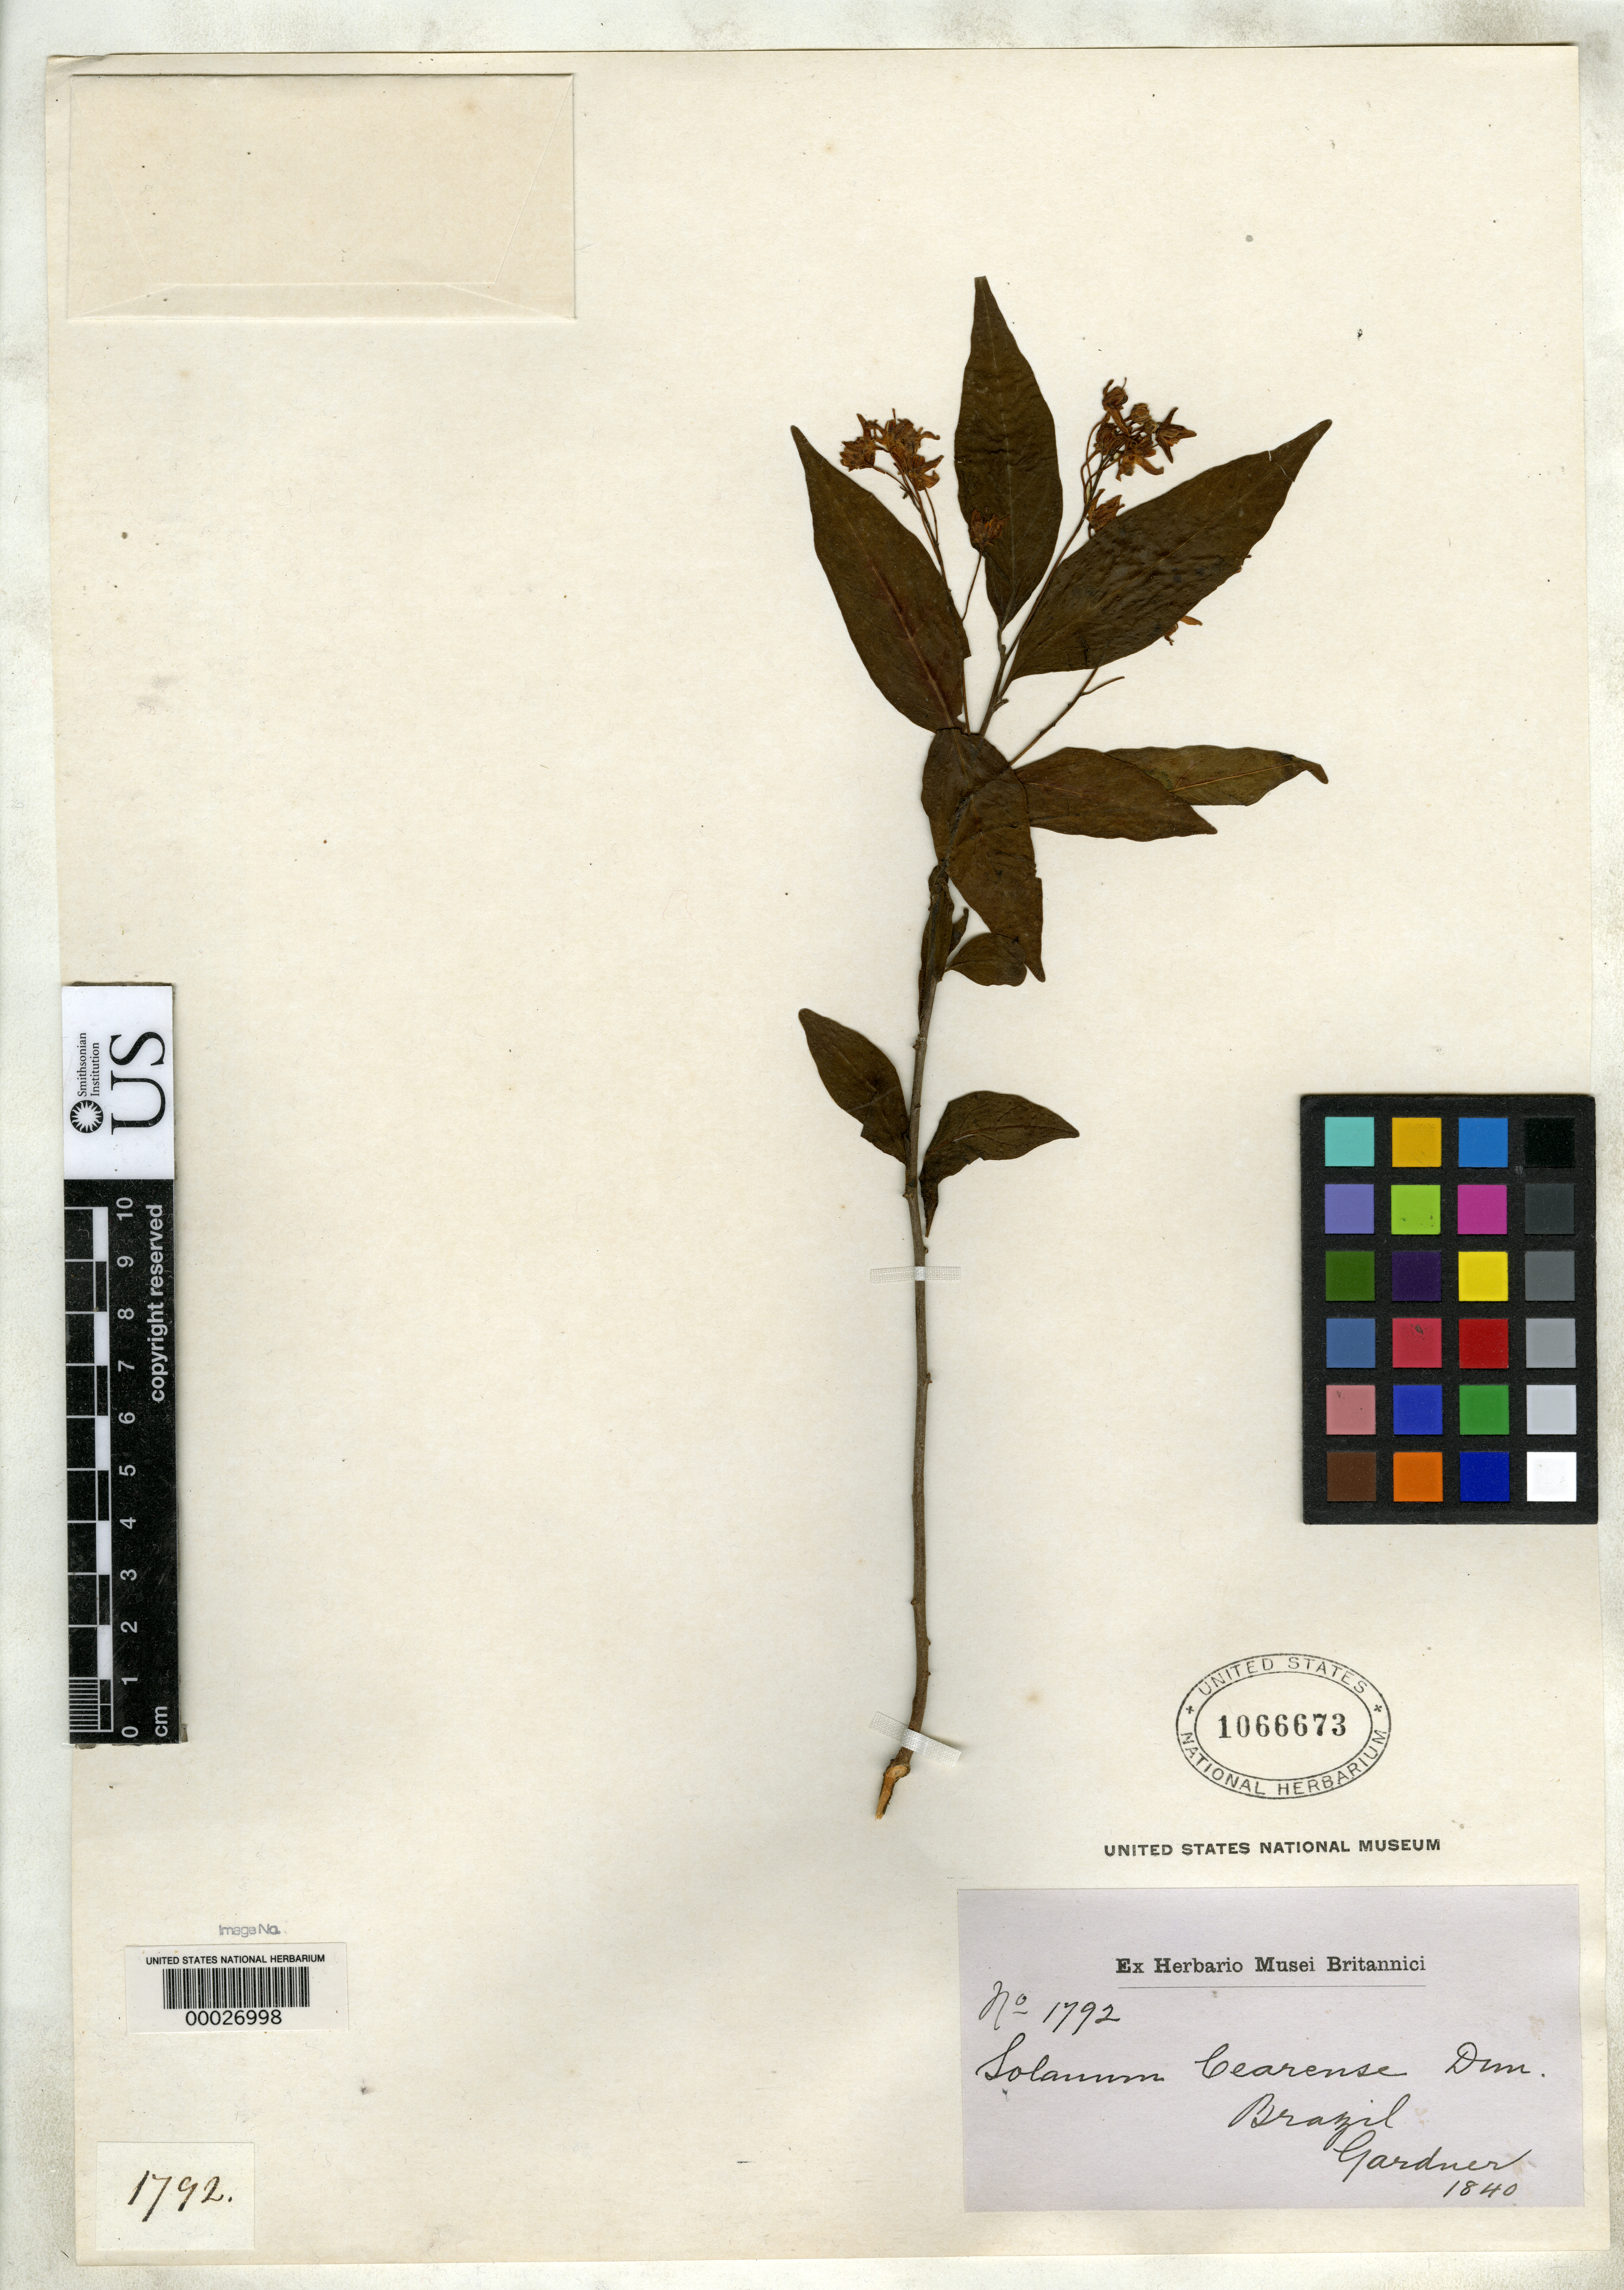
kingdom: Plantae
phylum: Tracheophyta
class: Magnoliopsida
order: Solanales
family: Solanaceae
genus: Solanum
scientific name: Solanum cearense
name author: Dunal in DC.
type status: Isotype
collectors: G. Gardner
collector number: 1792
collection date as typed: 1840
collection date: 1840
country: Brazil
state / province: Ceará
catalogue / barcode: US 1066673